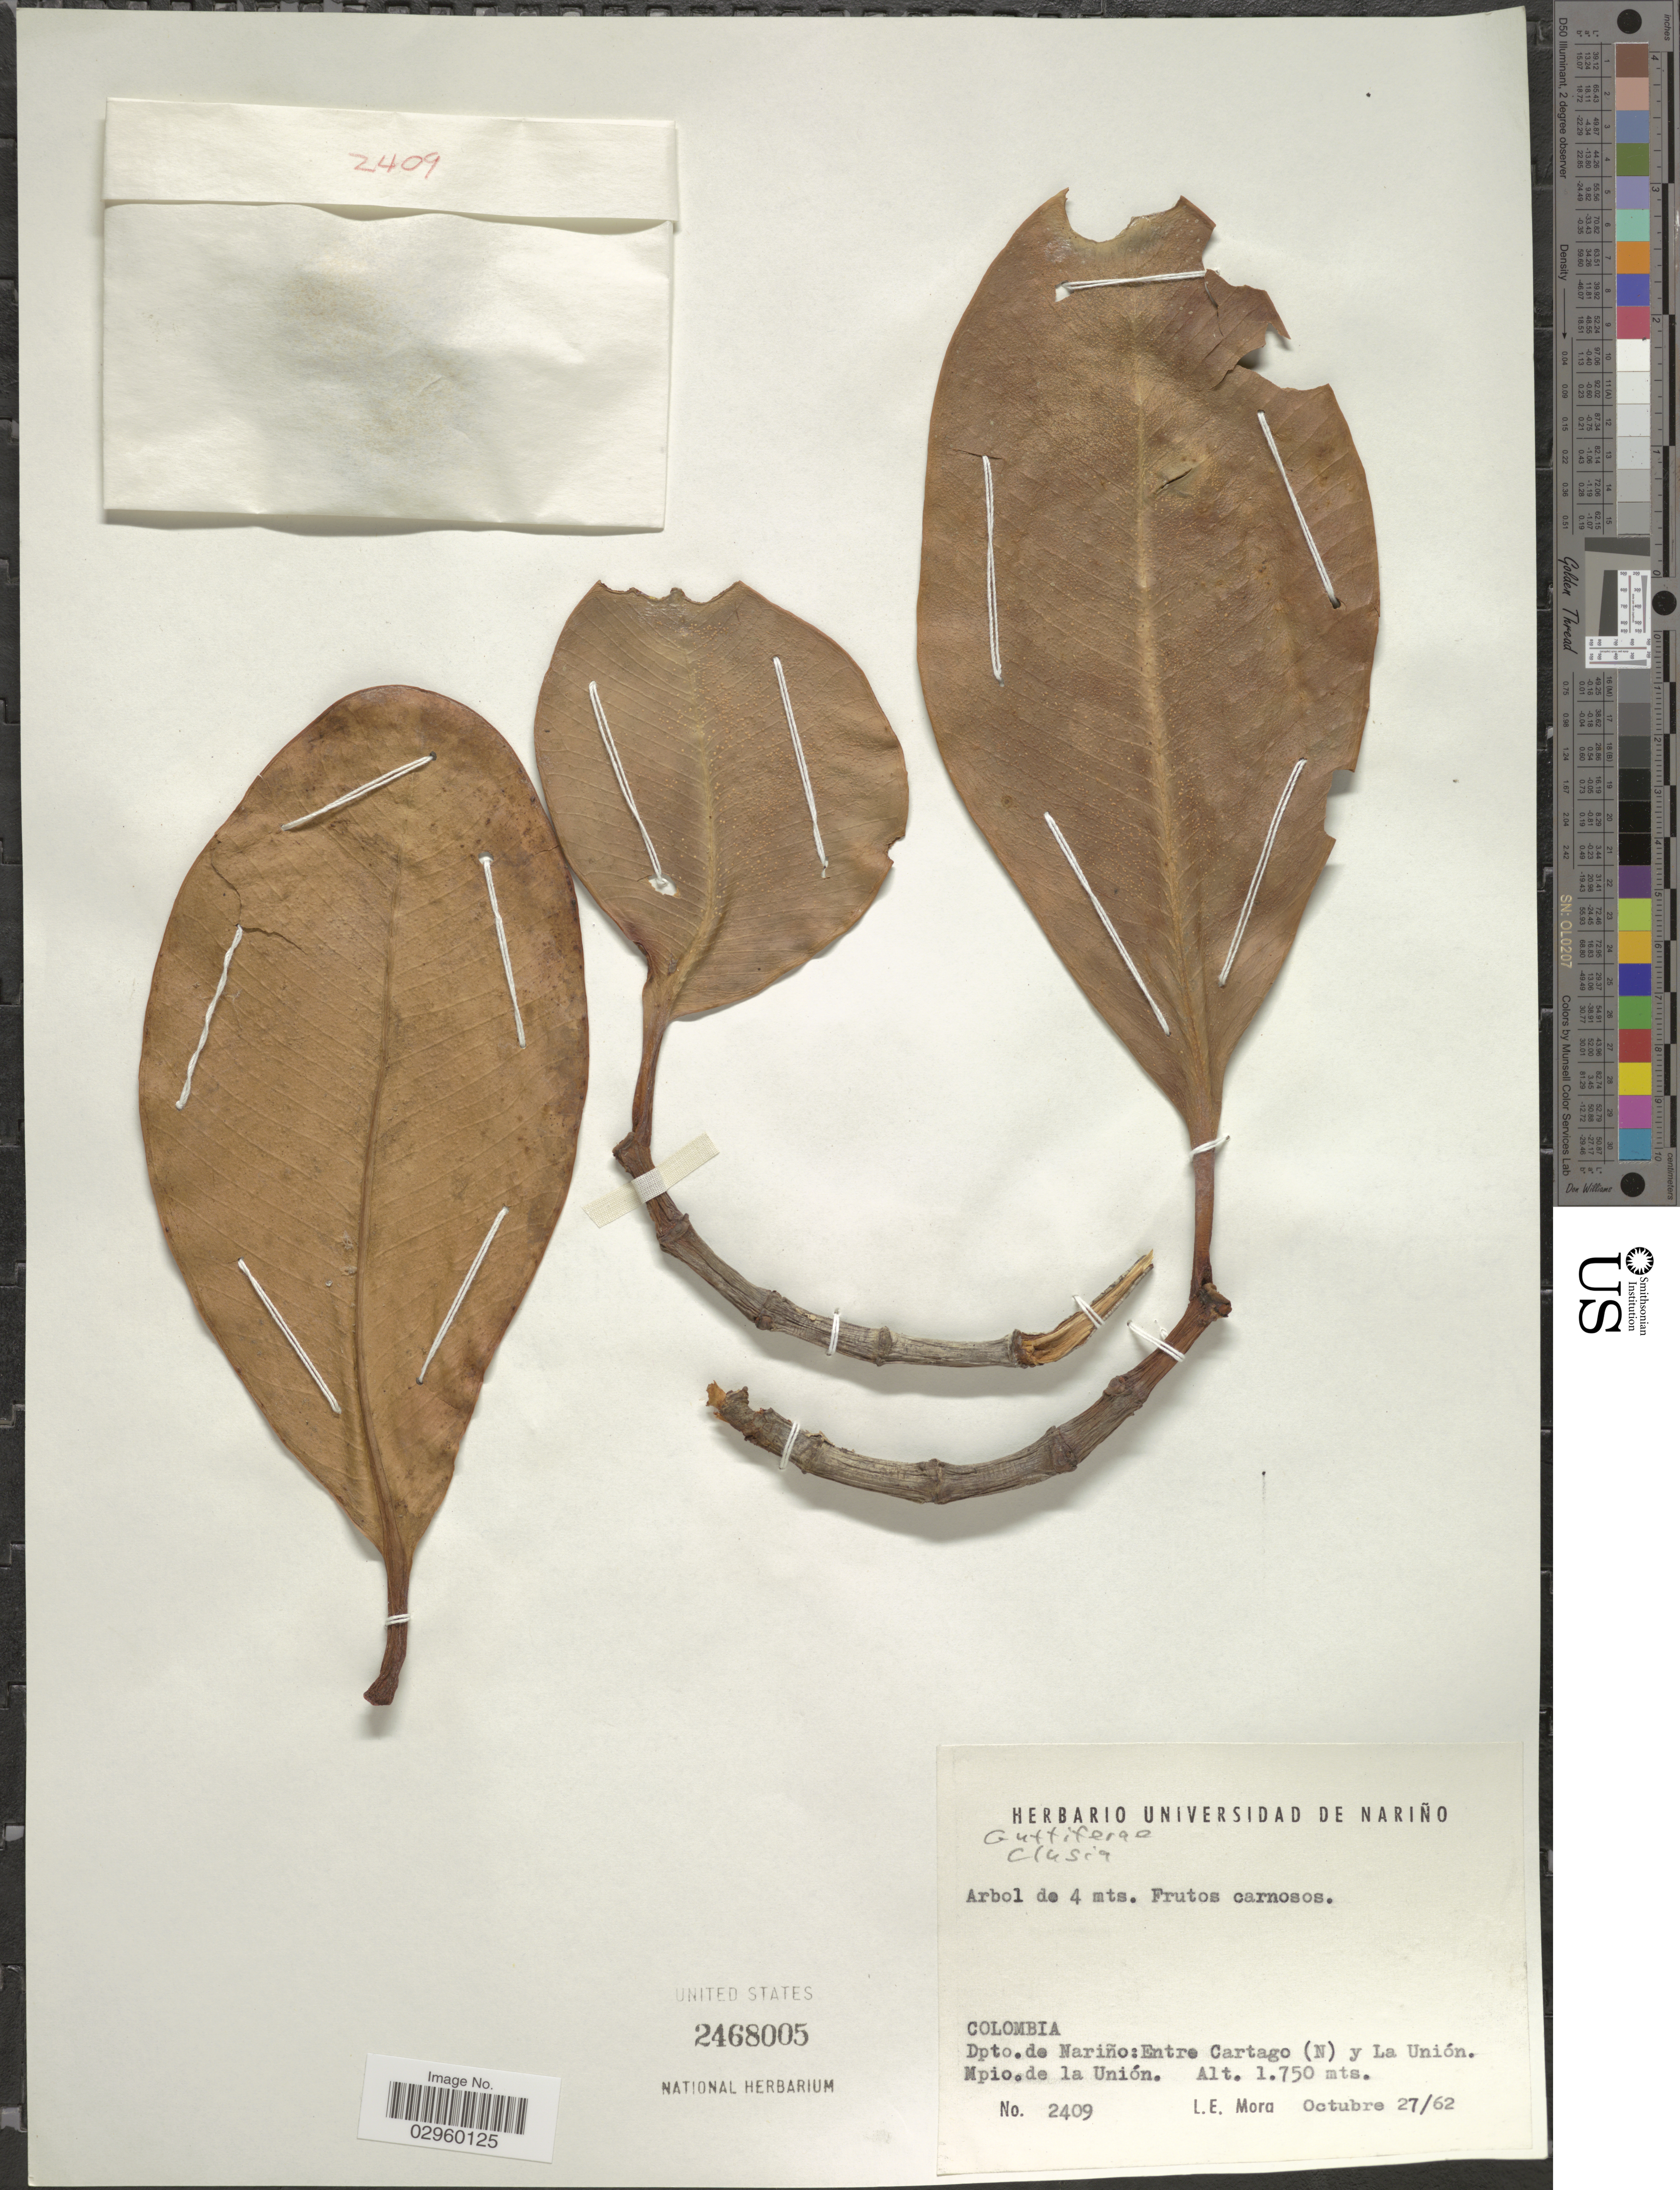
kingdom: Plantae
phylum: Tracheophyta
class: Magnoliopsida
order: Malpighiales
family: Clusiaceae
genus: Clusia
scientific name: Clusia sp.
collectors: L. Mora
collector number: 2409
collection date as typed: Transcribed d/m/y: 27/10/62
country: Colombia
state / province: Nariño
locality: Dpto. de Nariño: Entre Cartago (N) y La Unión, Mpio. de la Unión, Mpio. de la Unión.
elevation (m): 1750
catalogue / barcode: US 2468005